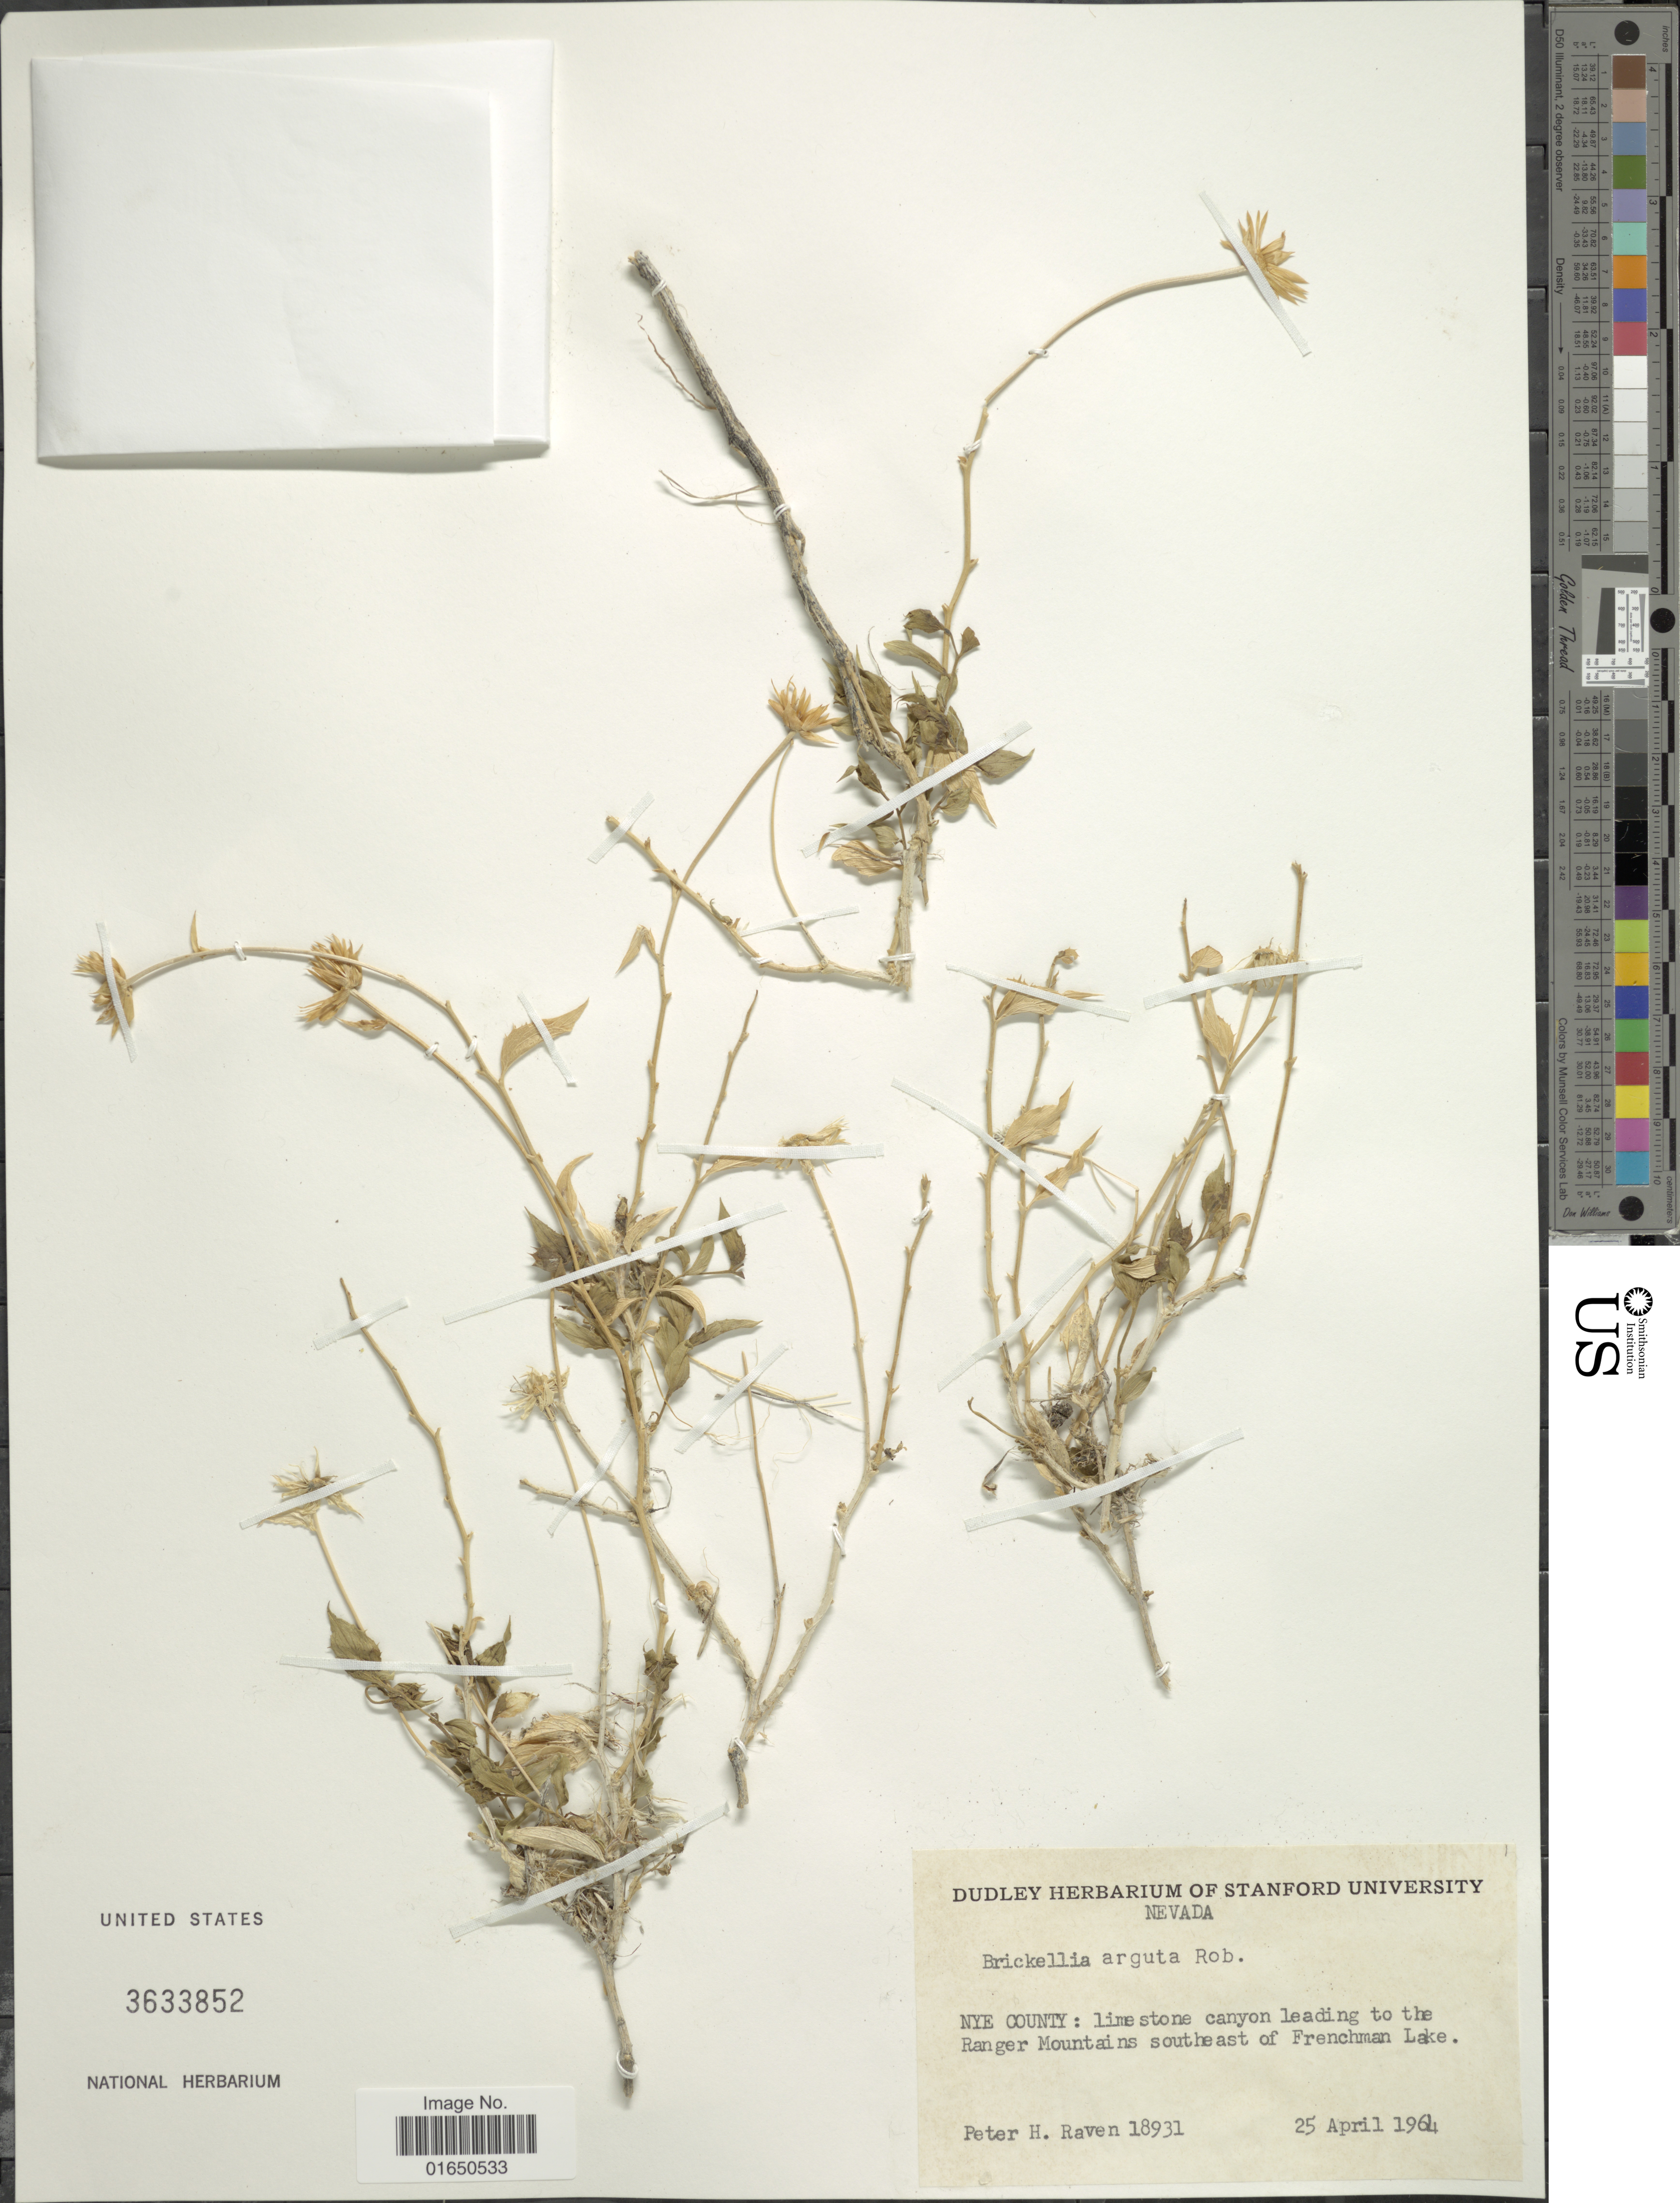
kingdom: Plantae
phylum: Tracheophyta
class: Magnoliopsida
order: Asterales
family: Asteraceae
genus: Brickellia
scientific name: Brickellia arguta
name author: B.L. Rob.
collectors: P. Raven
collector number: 18931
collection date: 1964-04-25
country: United States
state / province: Nevada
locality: Nye County: limestone canyon leading to the Ranger Mountains southeast of Frenchman Lake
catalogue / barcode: US 3633852